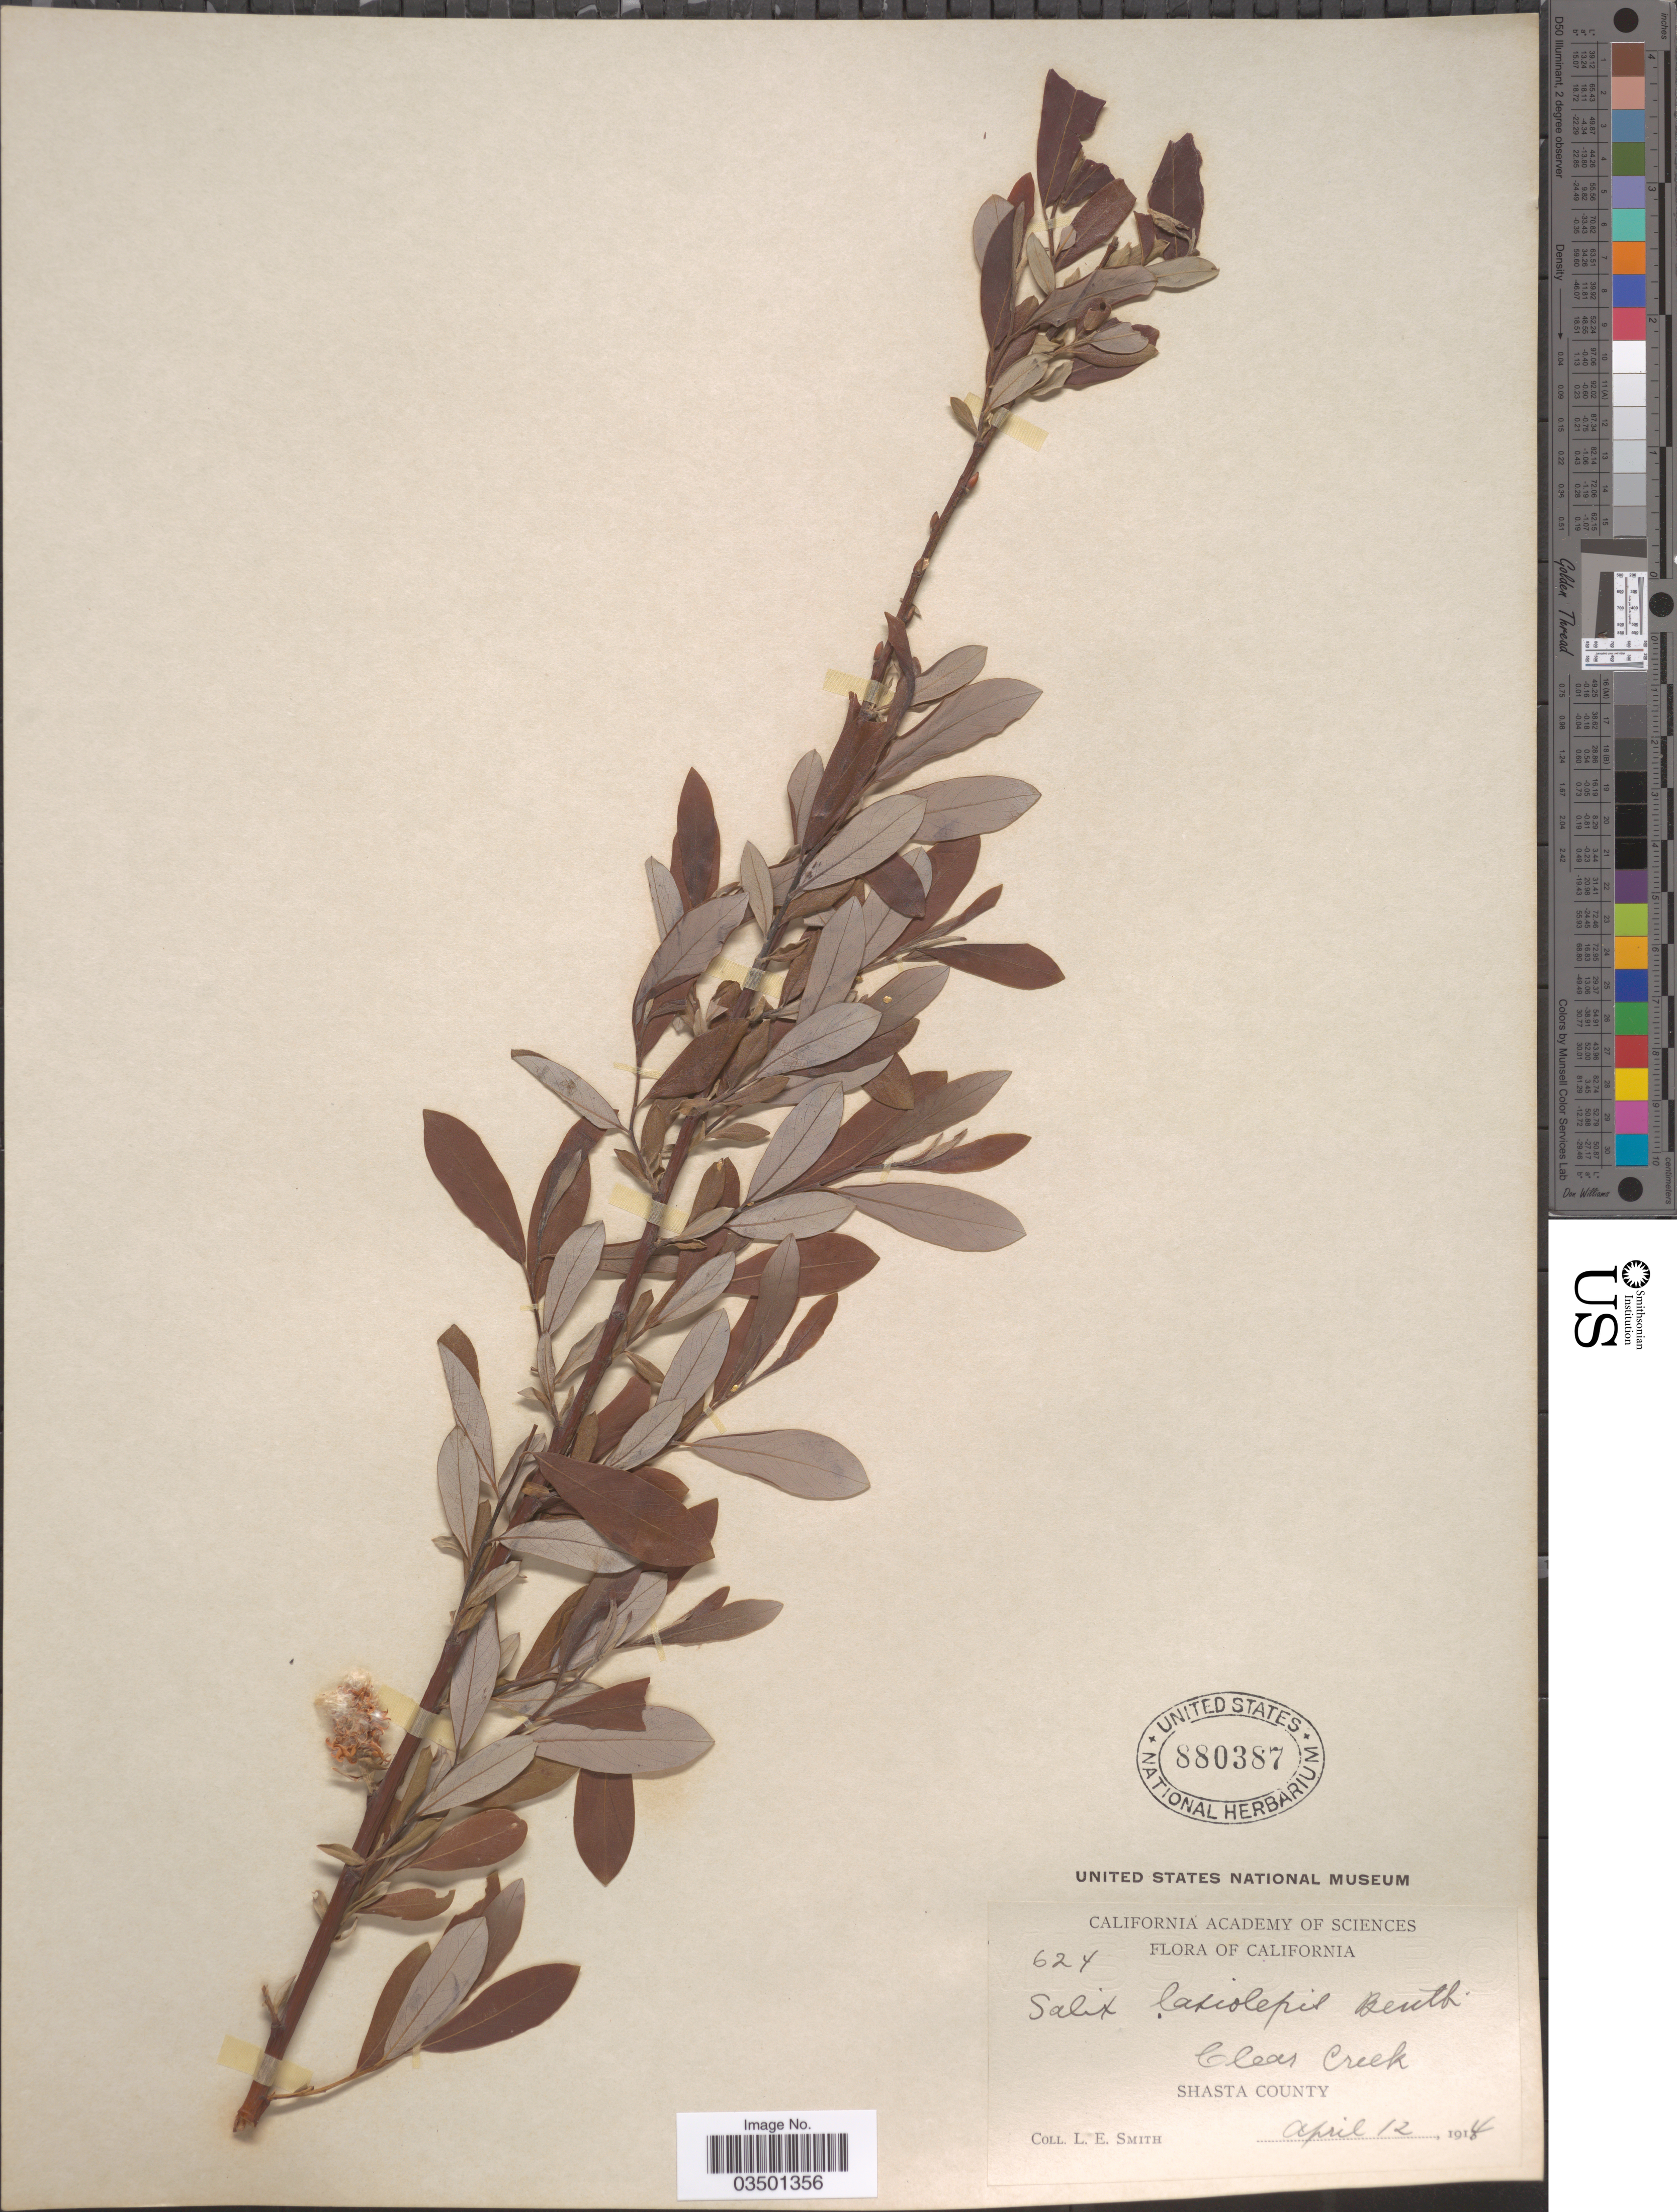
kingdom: Plantae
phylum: Tracheophyta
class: Magnoliopsida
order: Malpighiales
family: Salicaceae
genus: Salix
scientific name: Salix lasiolepis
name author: Benth.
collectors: L. E. Smith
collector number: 624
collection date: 1914-04-12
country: United States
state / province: California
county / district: Shasta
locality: Clear Creek, Shasta County.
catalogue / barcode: US 880387